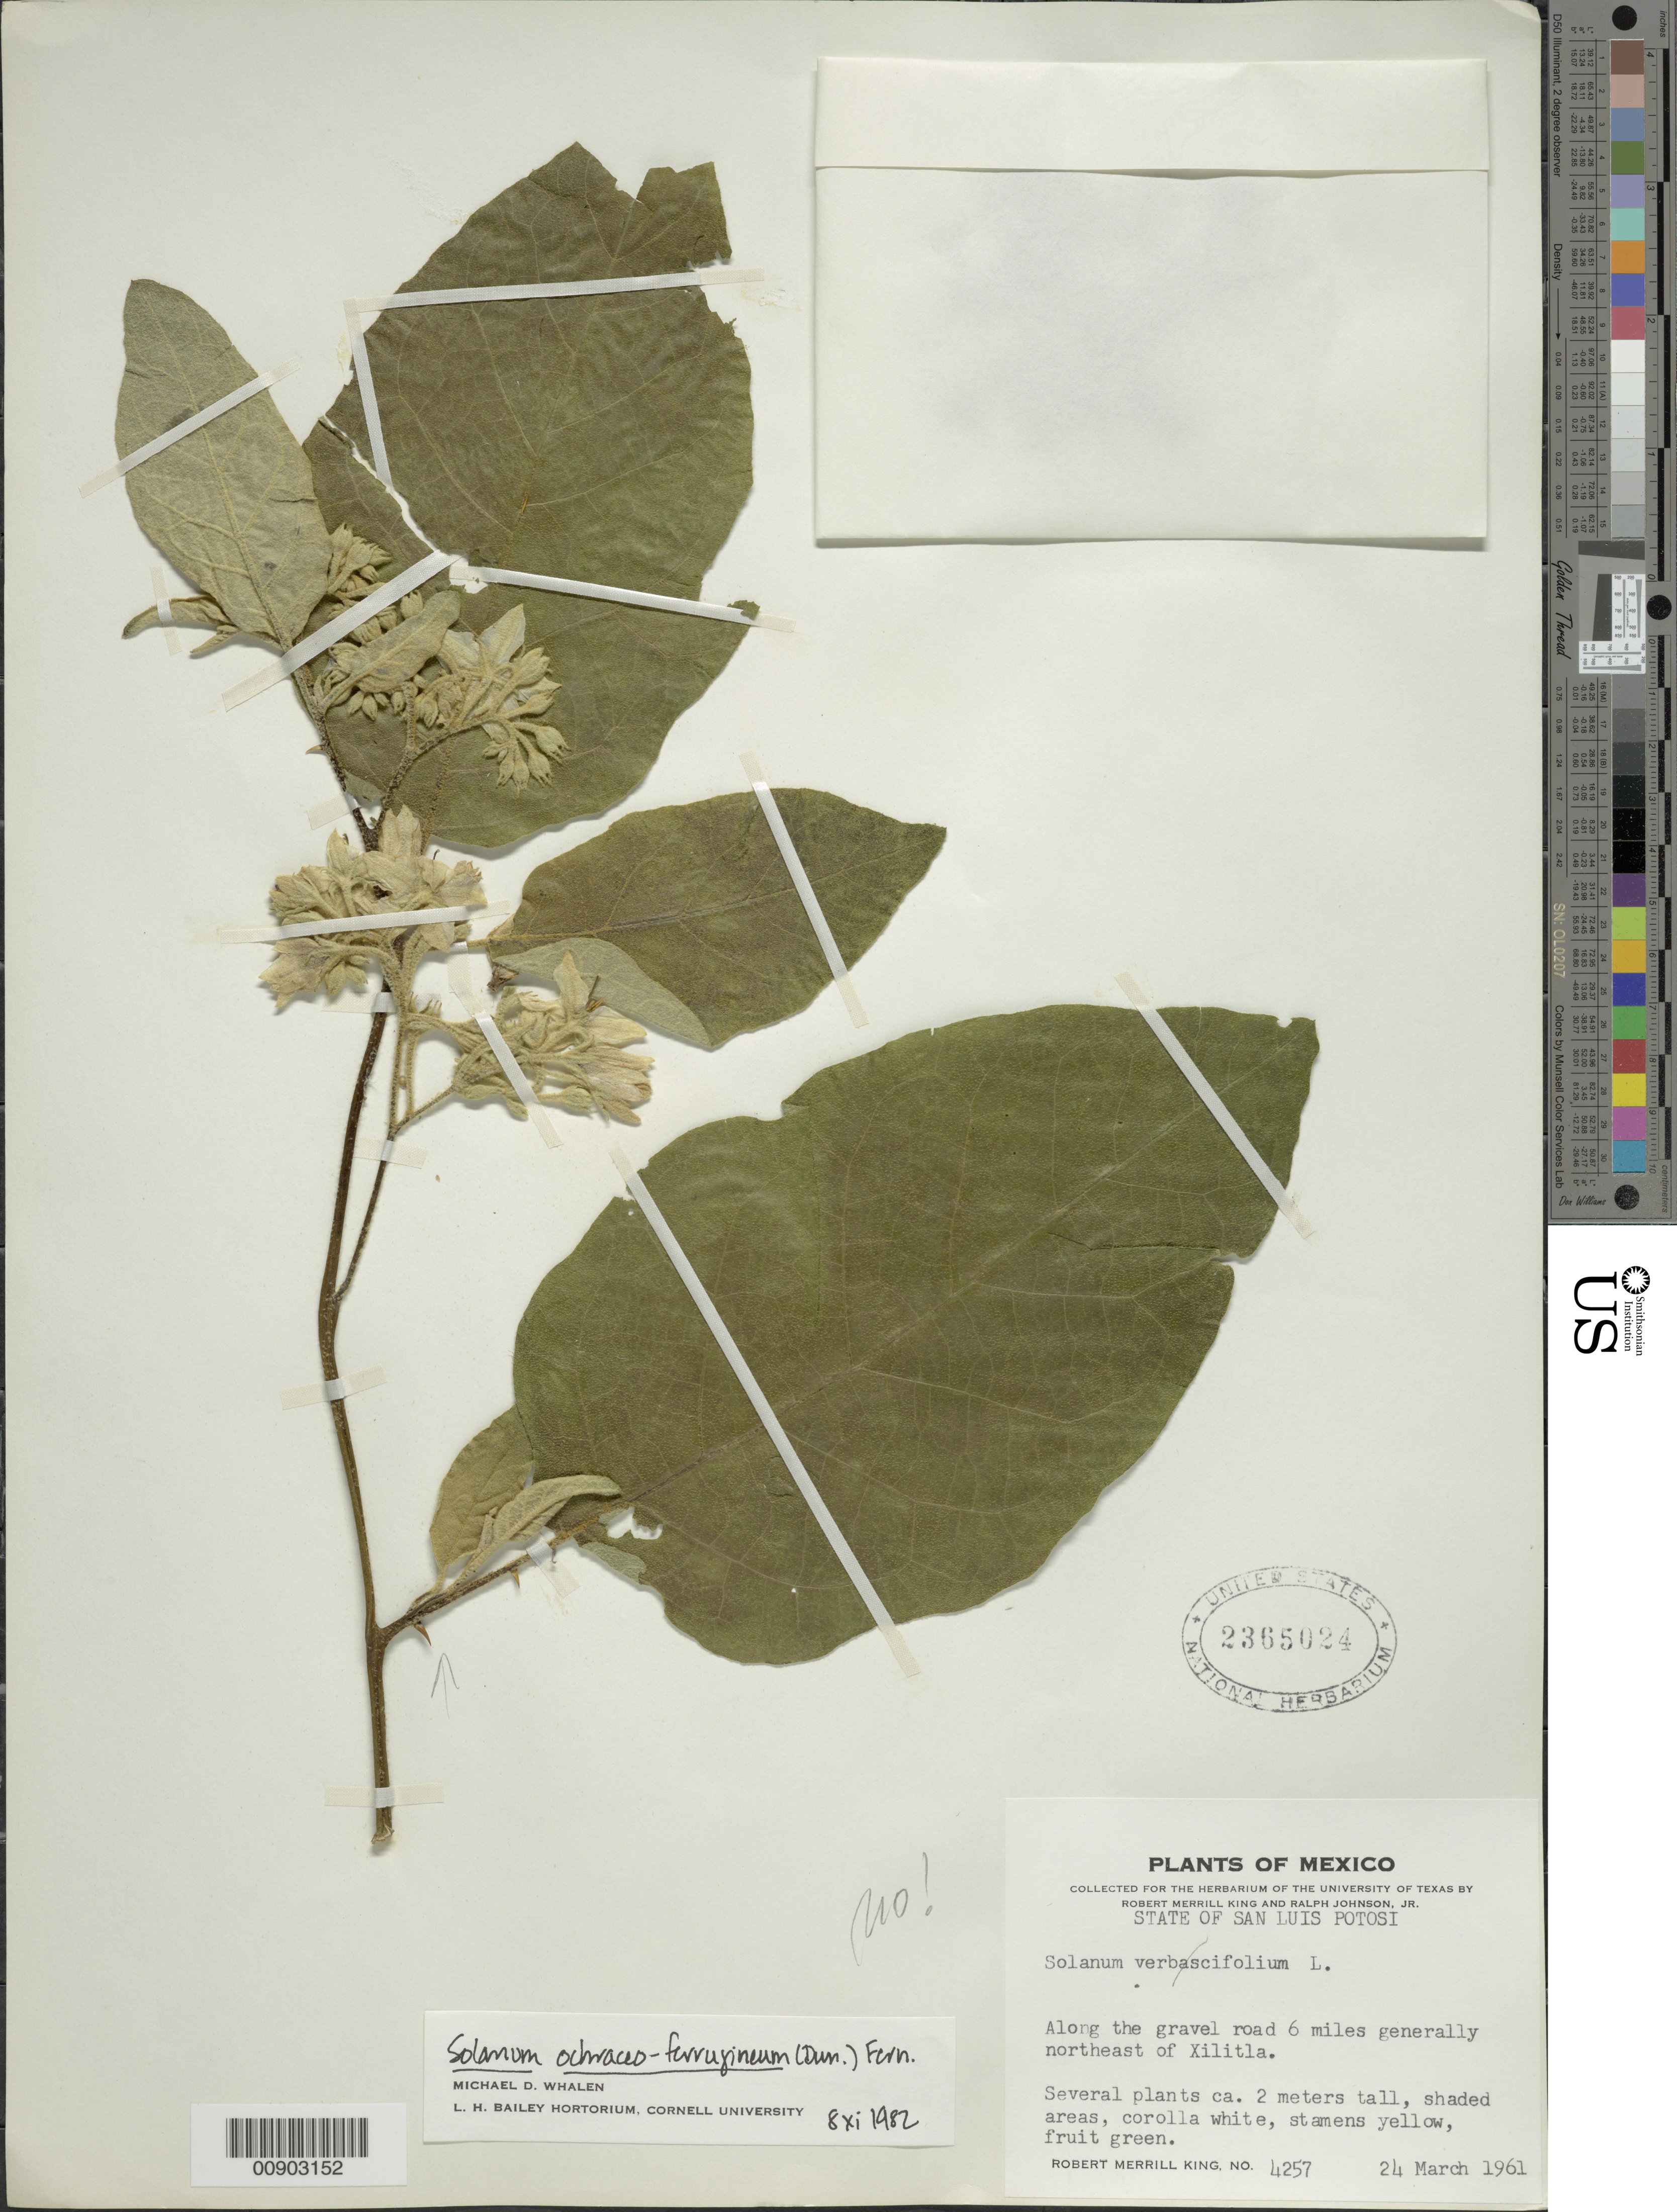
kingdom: Plantae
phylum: Tracheophyta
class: Magnoliopsida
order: Solanales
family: Solanaceae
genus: Solanum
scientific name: Solanum ochraceo-ferrugineum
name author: (Dunal) Fernald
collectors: R. M. King & R. Johnson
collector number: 4257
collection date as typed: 24 Mar 1961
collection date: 1961-03-24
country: Mexico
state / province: San Luis Potosí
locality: Along the gravel road 6 miles generally northeast of Xilitla, San Luis Potosí.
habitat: Shaded areas.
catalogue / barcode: US 2365024